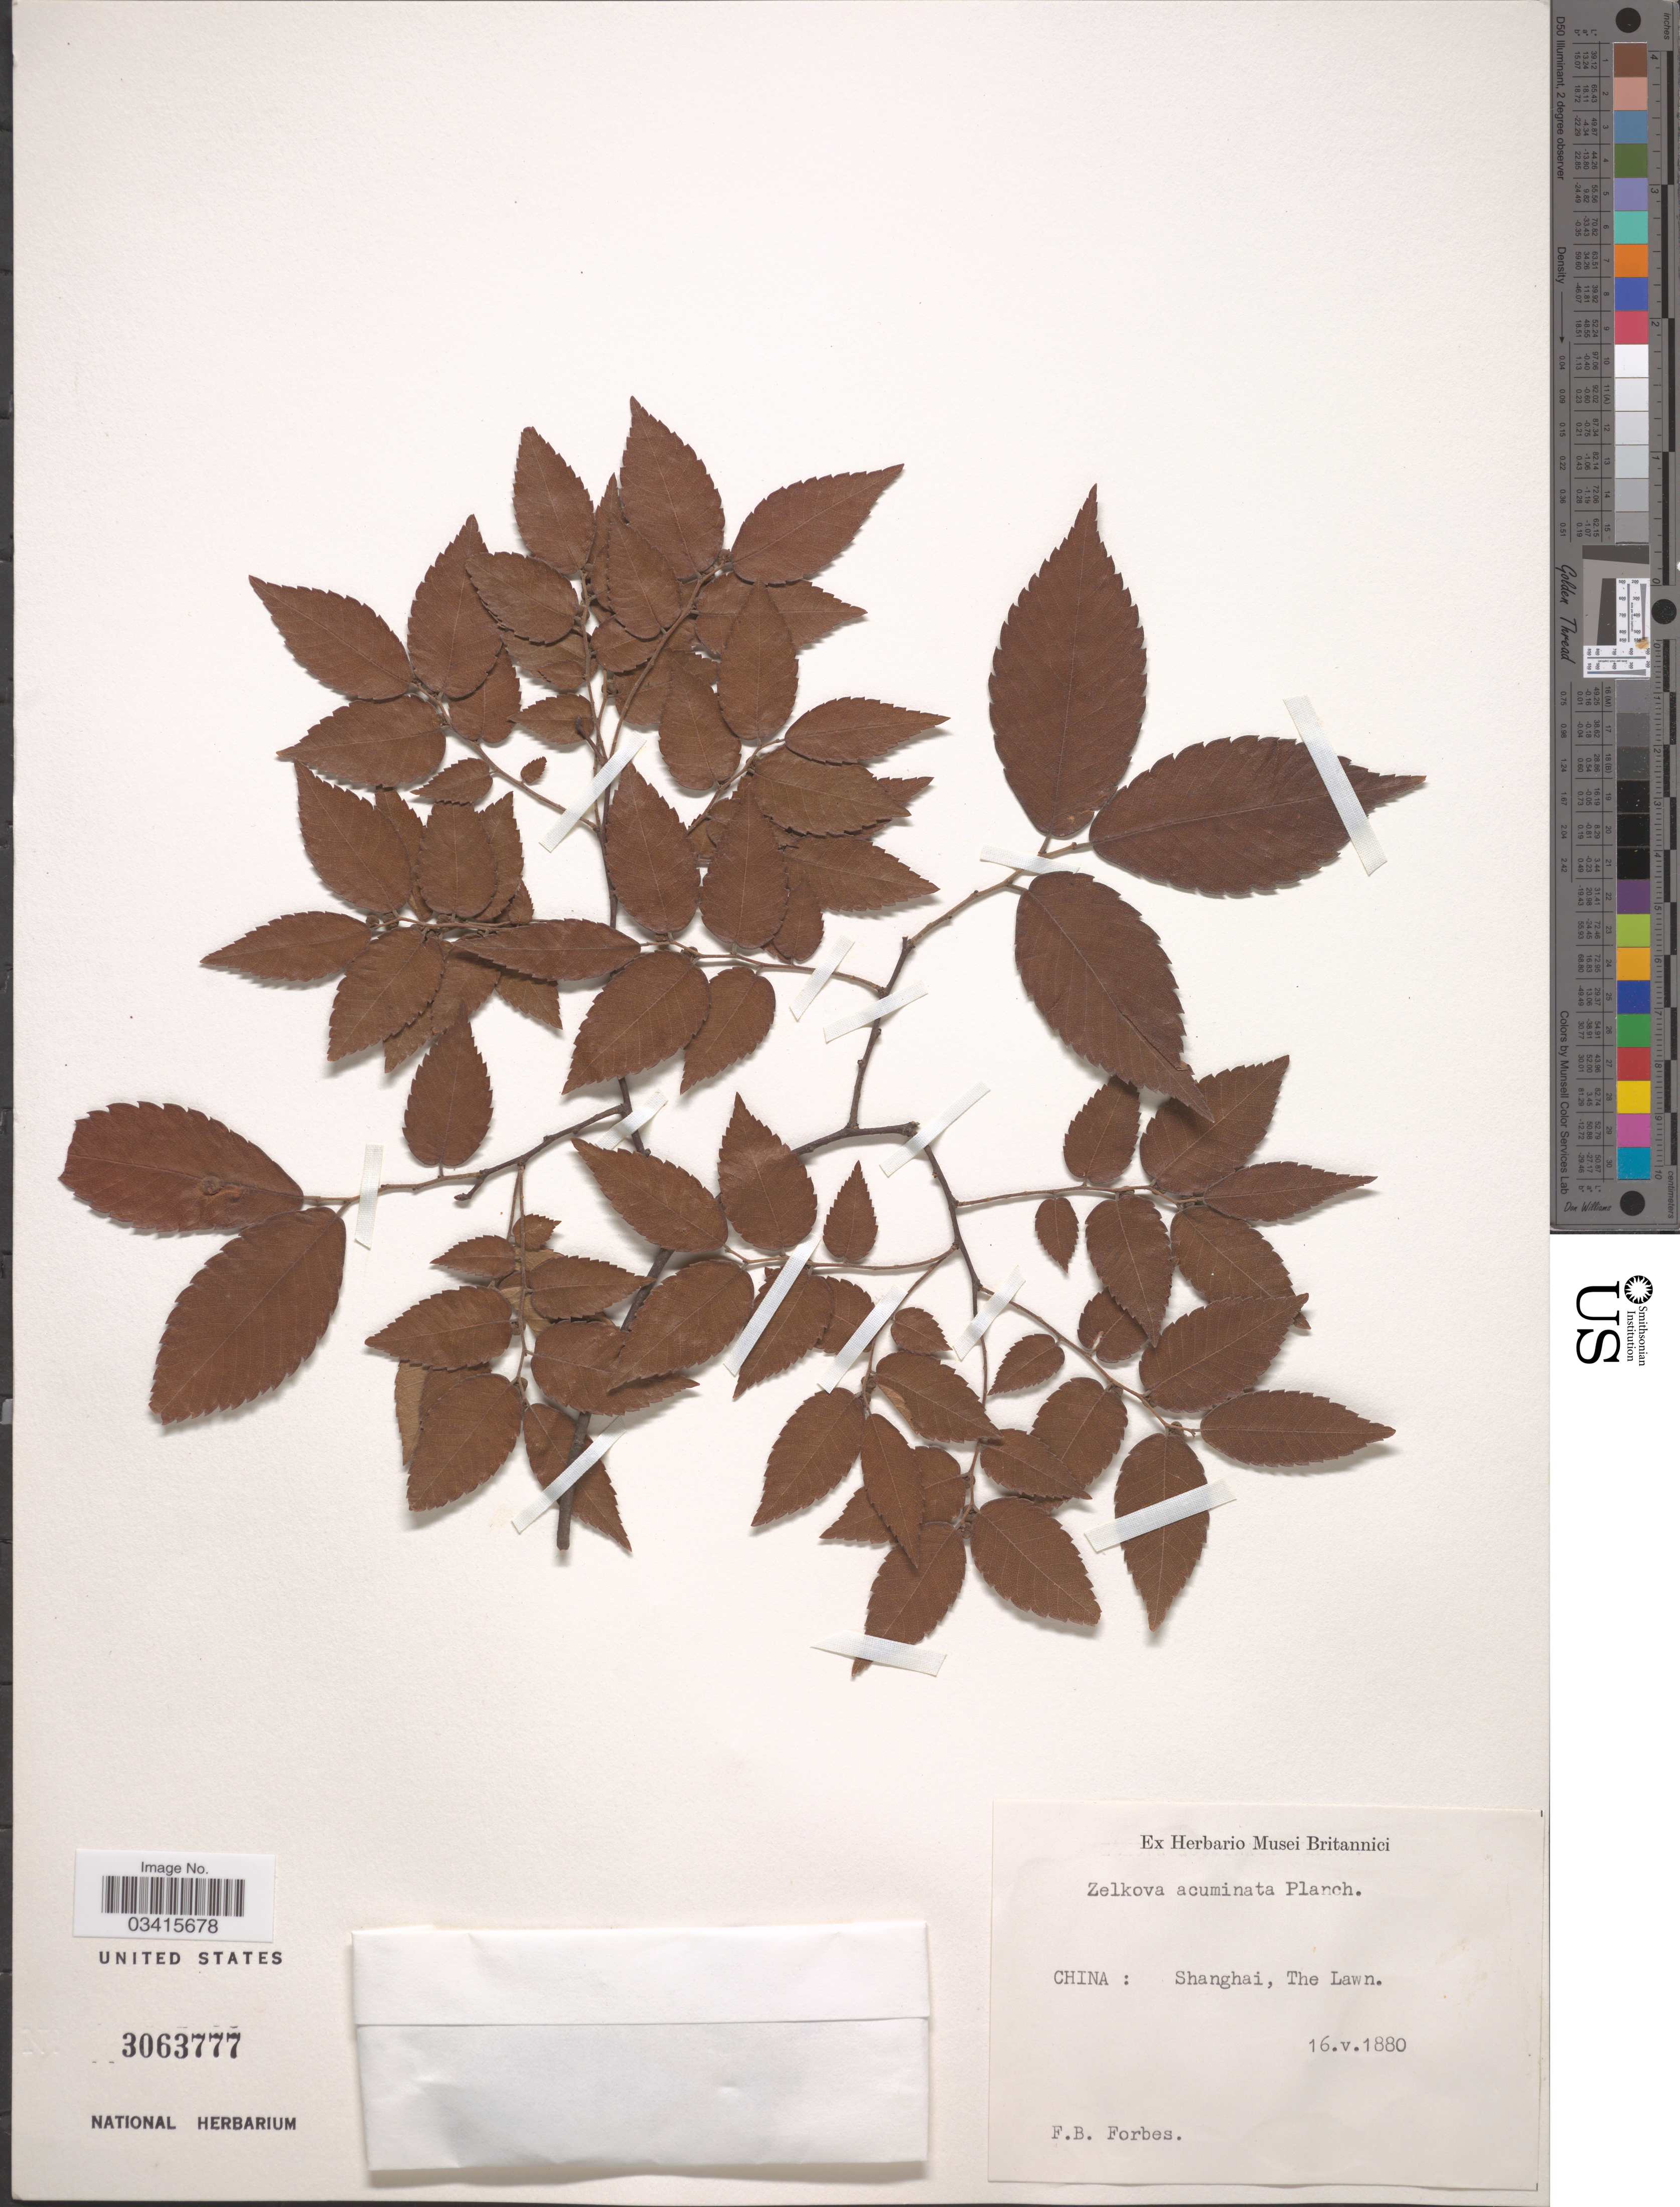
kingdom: Plantae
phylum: Tracheophyta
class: Magnoliopsida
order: Rosales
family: Ulmaceae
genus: Zelkova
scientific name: Zelkova serrata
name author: (Thunb.) Makino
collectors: F. Forbes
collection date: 1880-05-16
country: China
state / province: Shanghai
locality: Shanghai, The Lawn.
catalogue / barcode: US 3063777